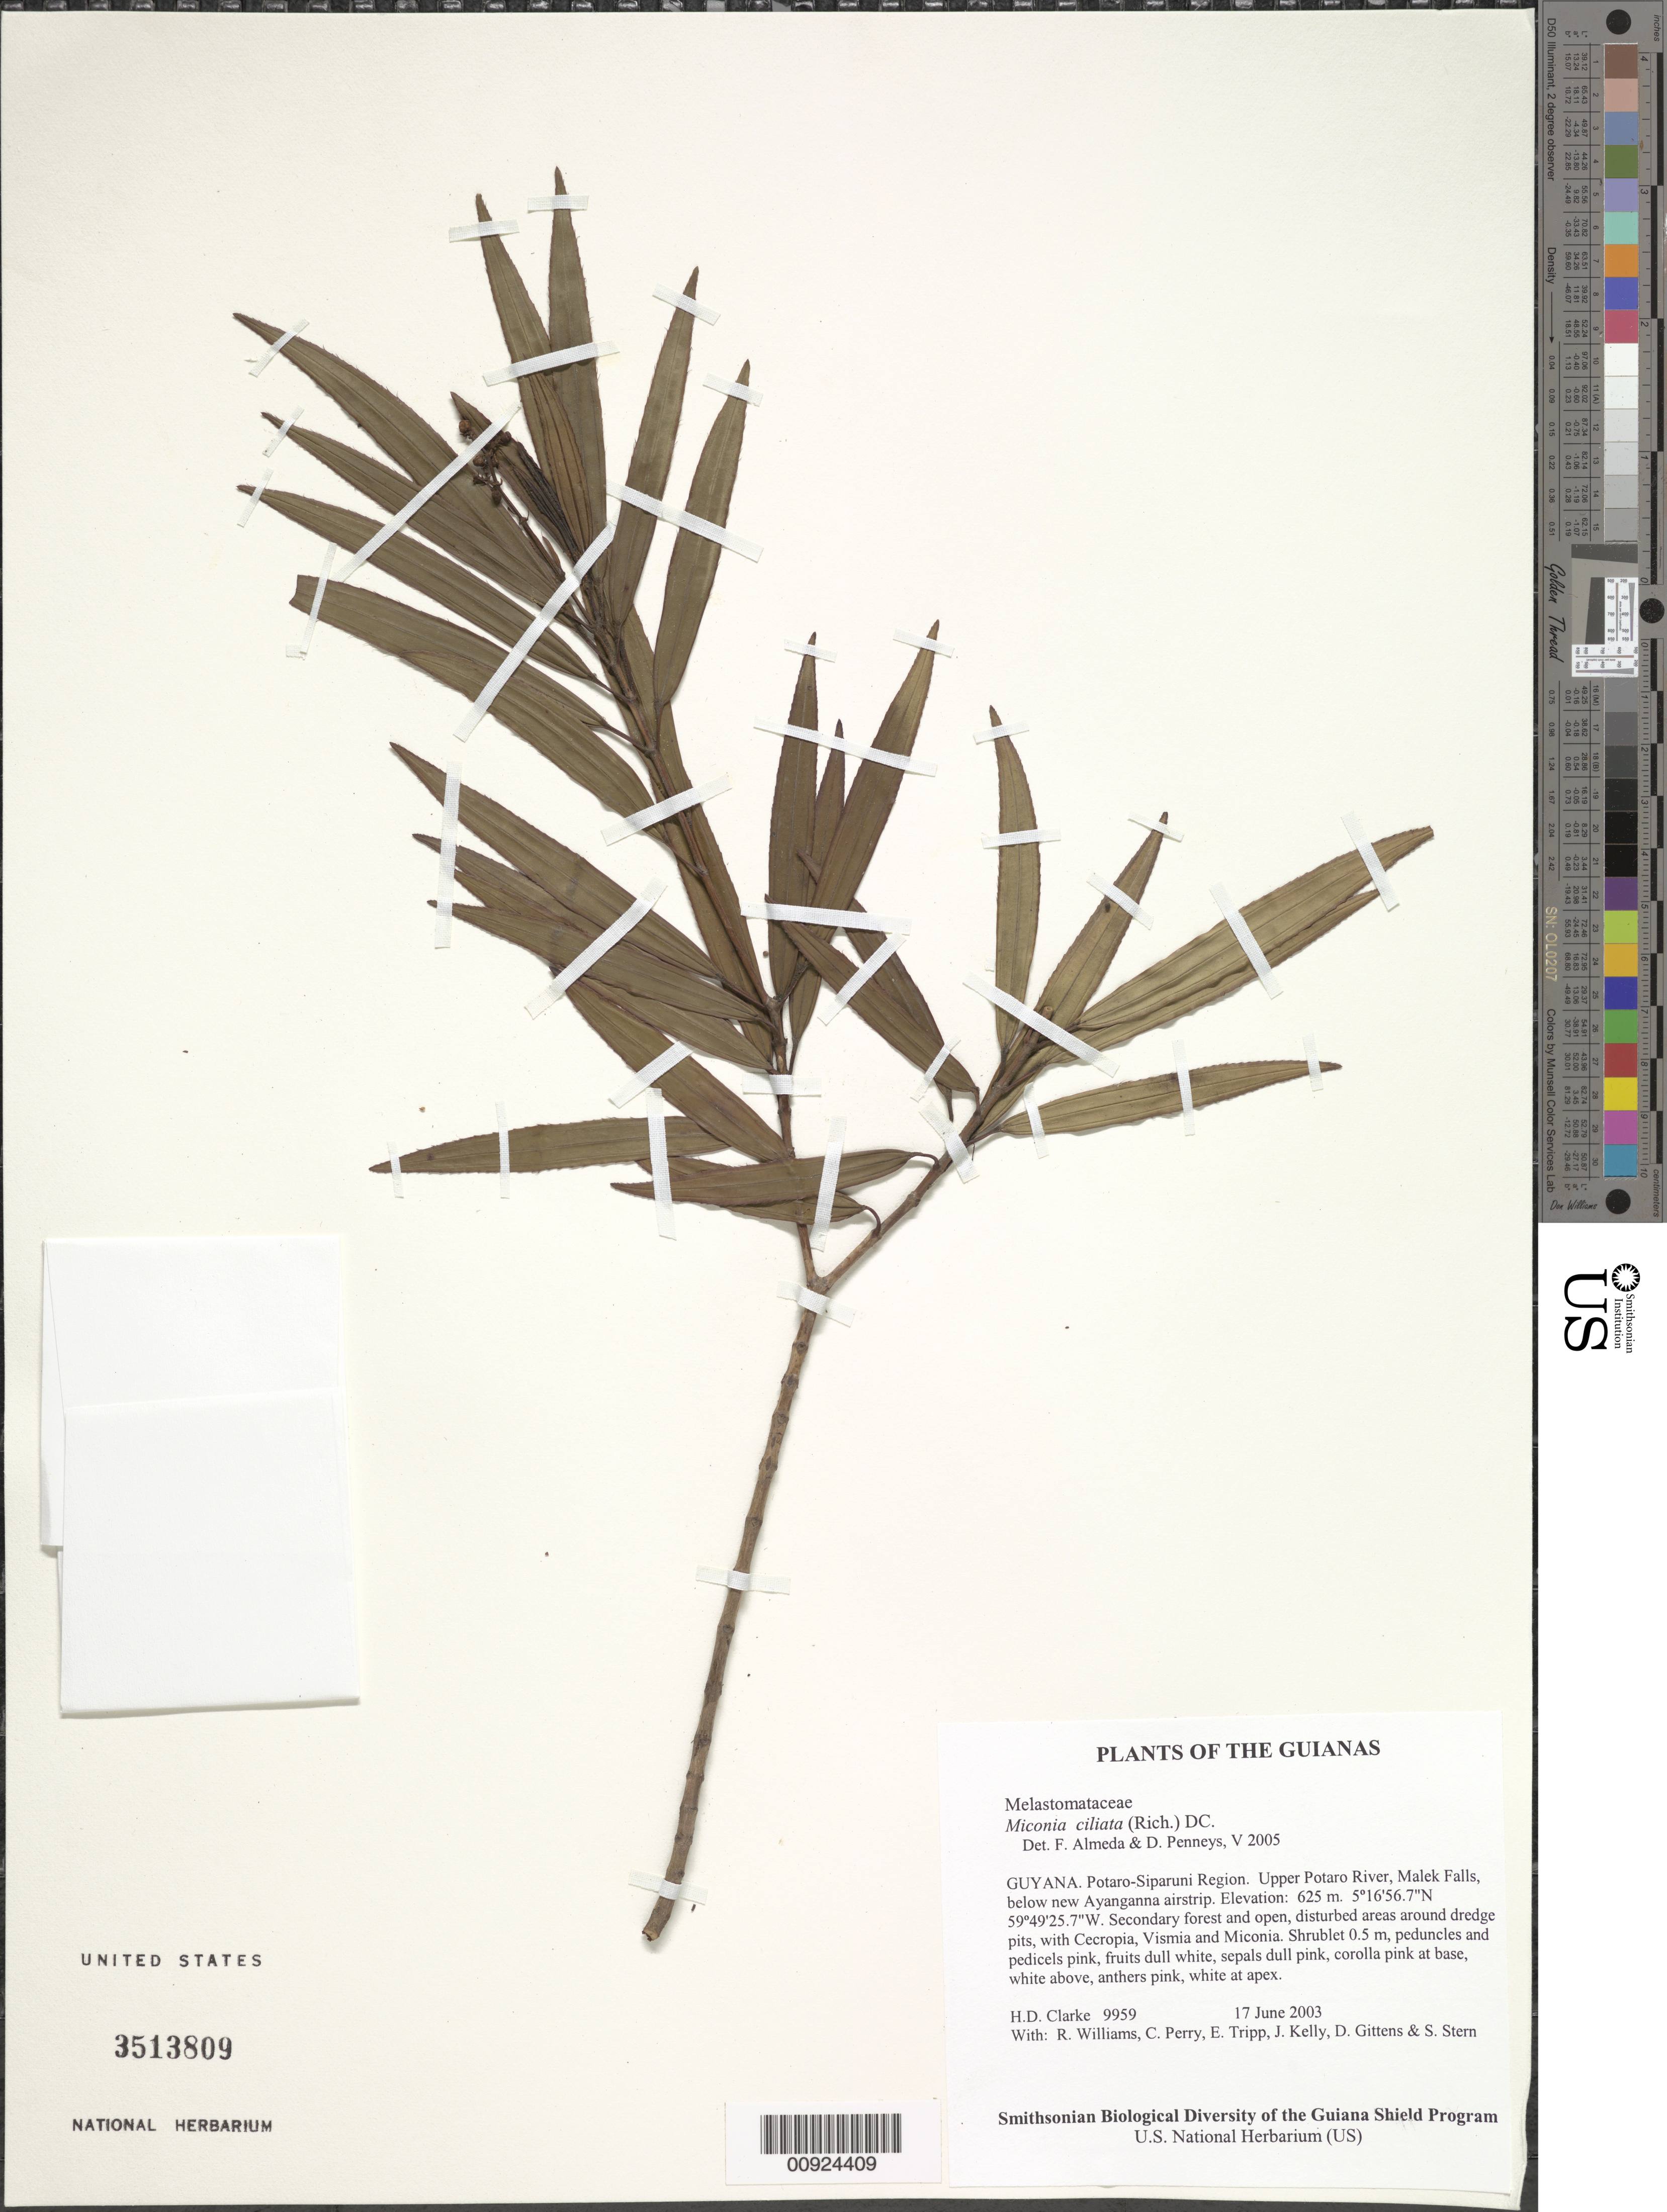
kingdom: Plantae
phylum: Tracheophyta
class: Magnoliopsida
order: Myrtales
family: Melastomataceae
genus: Miconia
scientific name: Miconia ciliata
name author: (Rich.) DC.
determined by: Almeda, F.; Penneys, D. S.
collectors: H. D. Clarke, R. Williams, C. Perry, E. Tripp, J. Kelly, D. Gittens & S. R. Stern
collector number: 9959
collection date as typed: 17 June 2003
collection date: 2003-06-17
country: Guyana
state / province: Potaro-Siparuni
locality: Upper Potaro River, Malek Falls, below new Ayanganna airstrip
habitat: Secondary forest and open, disturbed areas around dredge pits, with Cecropia, Vismia and Miconia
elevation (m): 625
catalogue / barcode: US 3513809